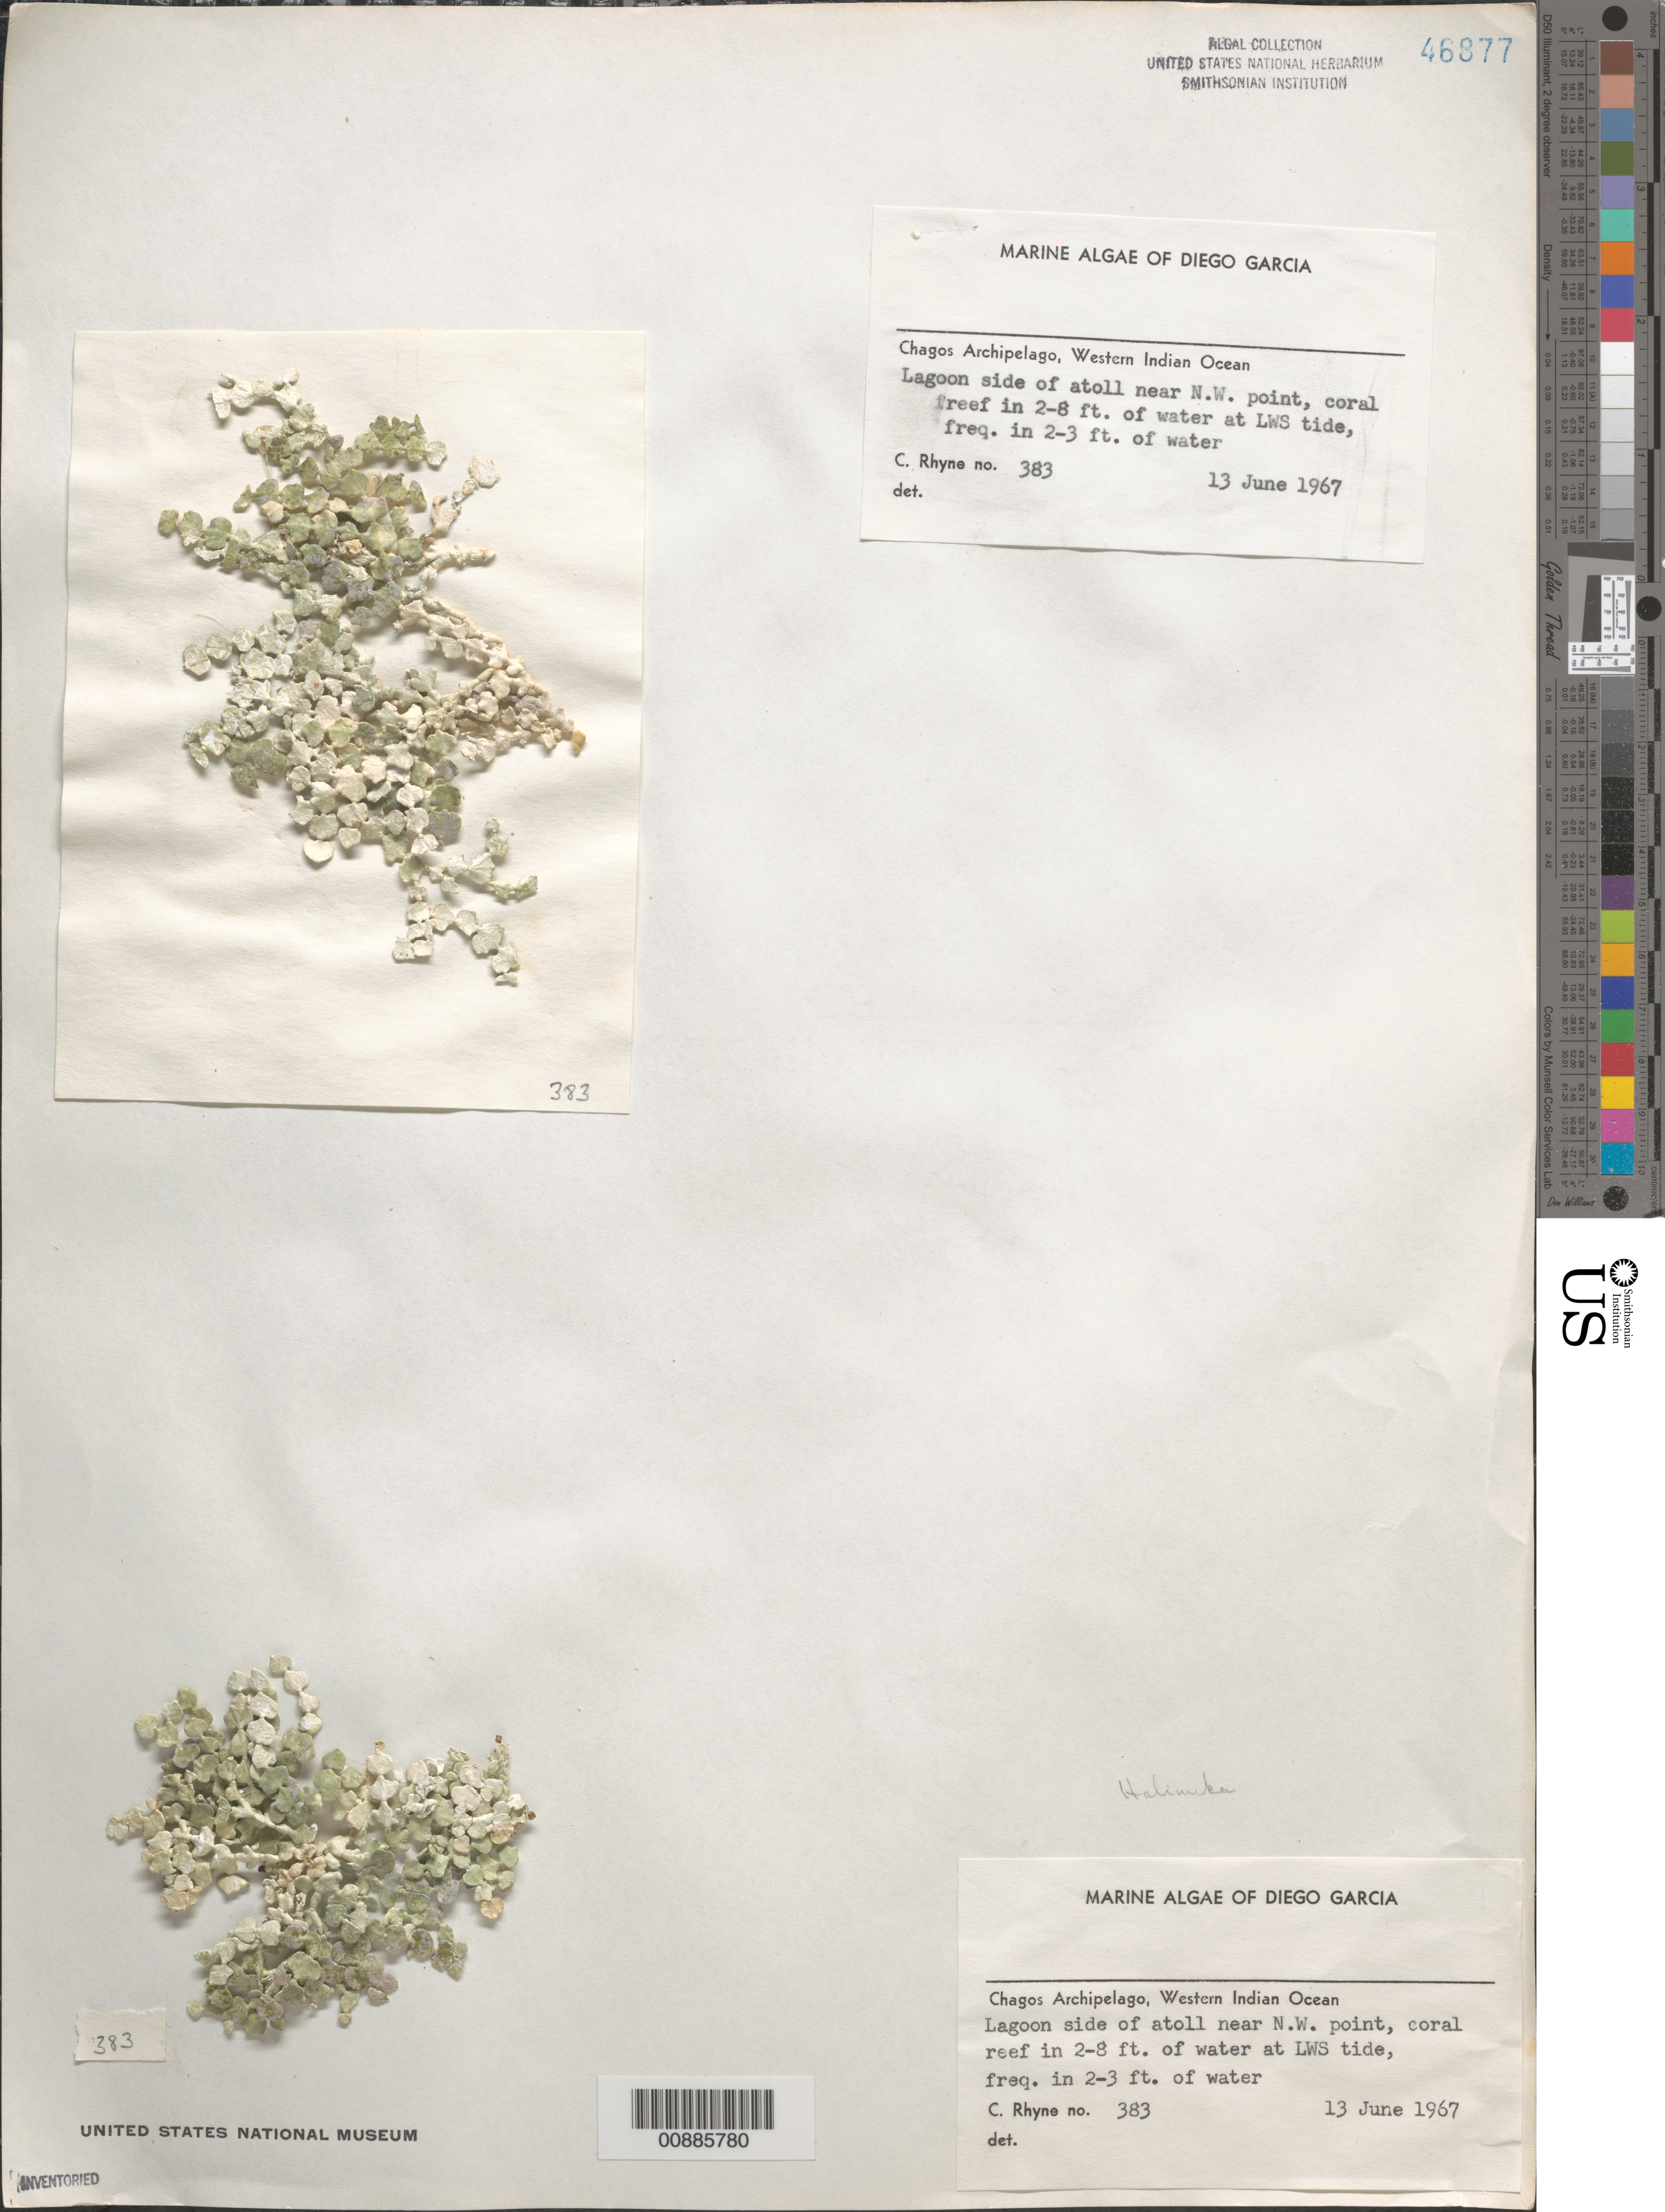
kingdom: Plantae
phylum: Chlorophyta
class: Ulvophyceae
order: Bryopsidales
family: Halimedaceae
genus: Halimeda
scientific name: Halimeda sp.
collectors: C. Rhyne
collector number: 383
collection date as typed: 13 Jun 1967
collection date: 1967-06-13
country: British Indian Ocean Territory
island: Diego Garcia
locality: Near Northwest Point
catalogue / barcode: US 46977